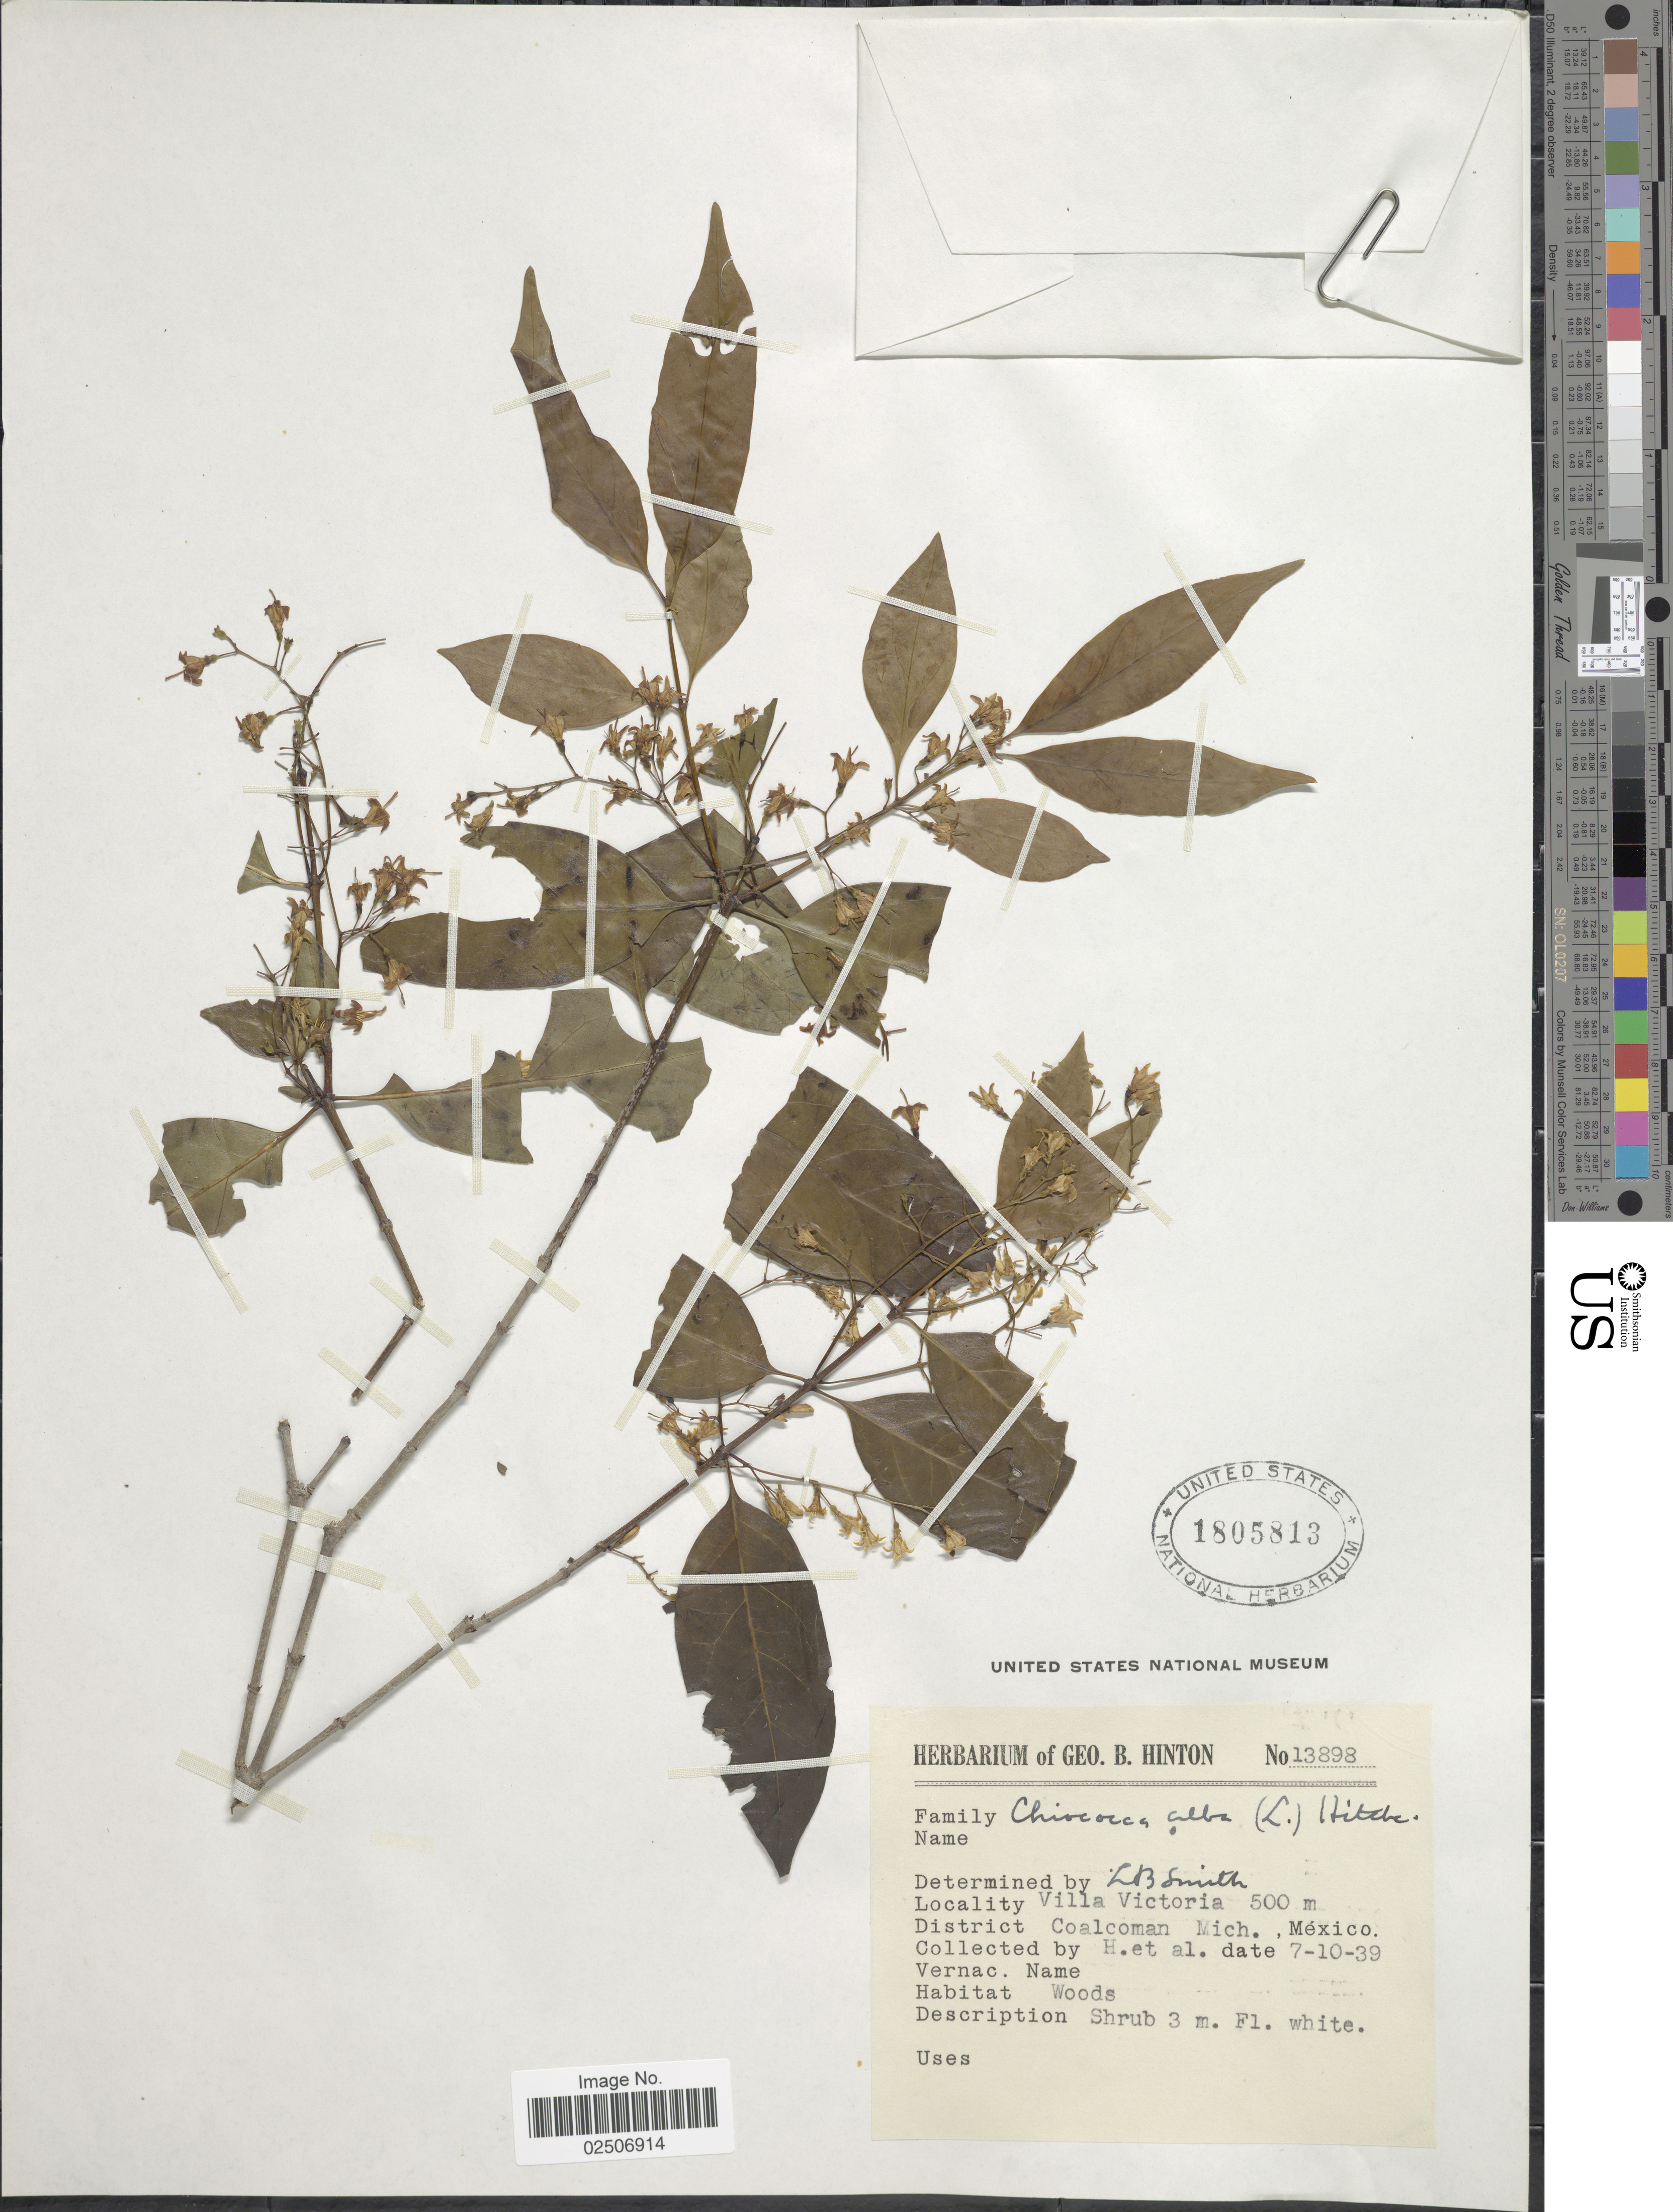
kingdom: Plantae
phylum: Tracheophyta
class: Magnoliopsida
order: Gentianales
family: Rubiaceae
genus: Chiococca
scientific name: Chiococca alba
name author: (L.) Hitchc.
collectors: G. B. Hinton & et al.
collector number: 13898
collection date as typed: Transcribed d/m/y: 10/7/39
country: Mexico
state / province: Michoacán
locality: District Coalcoman, Villa Victoria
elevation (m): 500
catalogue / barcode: US 1805813